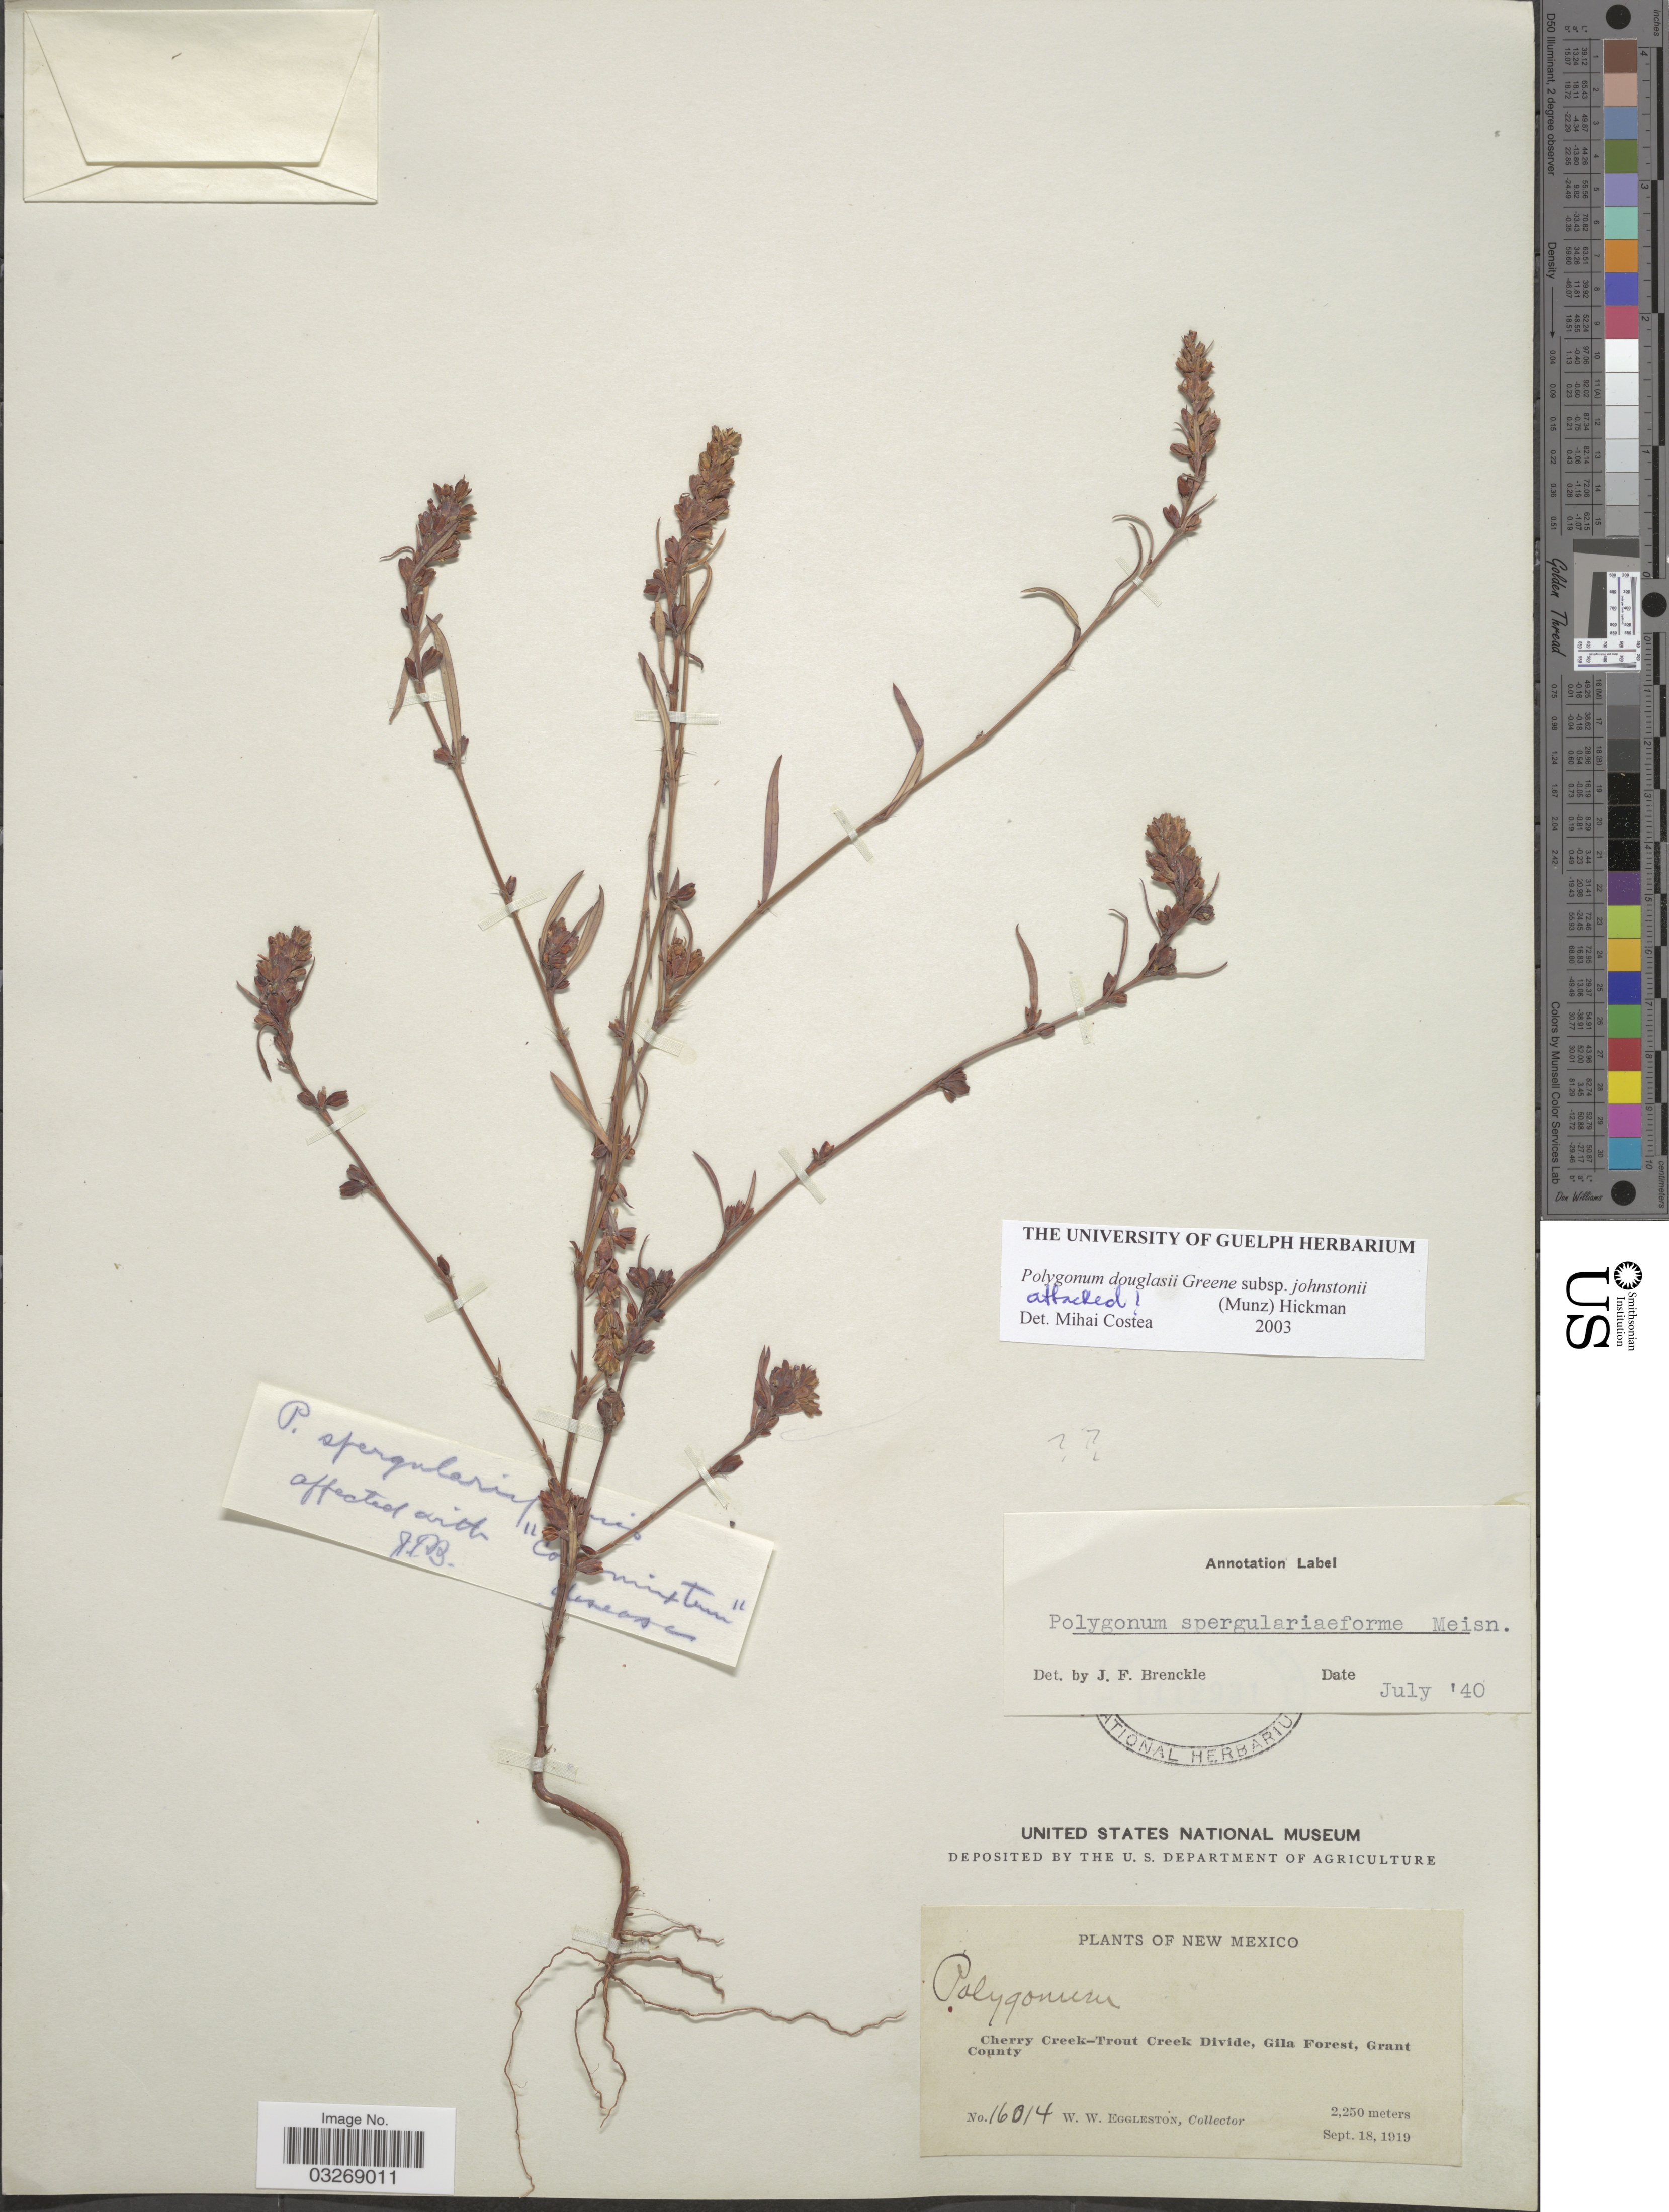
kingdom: Plantae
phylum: Tracheophyta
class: Magnoliopsida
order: Caryophyllales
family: Polygonaceae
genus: Polygonum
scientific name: Polygonum douglasii subsp. johnstonii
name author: (Munz) Hickman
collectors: W. W. Eggleston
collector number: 16014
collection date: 1919-09-18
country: United States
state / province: New Mexico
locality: Cherry Creek-Trout Creek Divide, Gila Forest, Grant County.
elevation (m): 2250